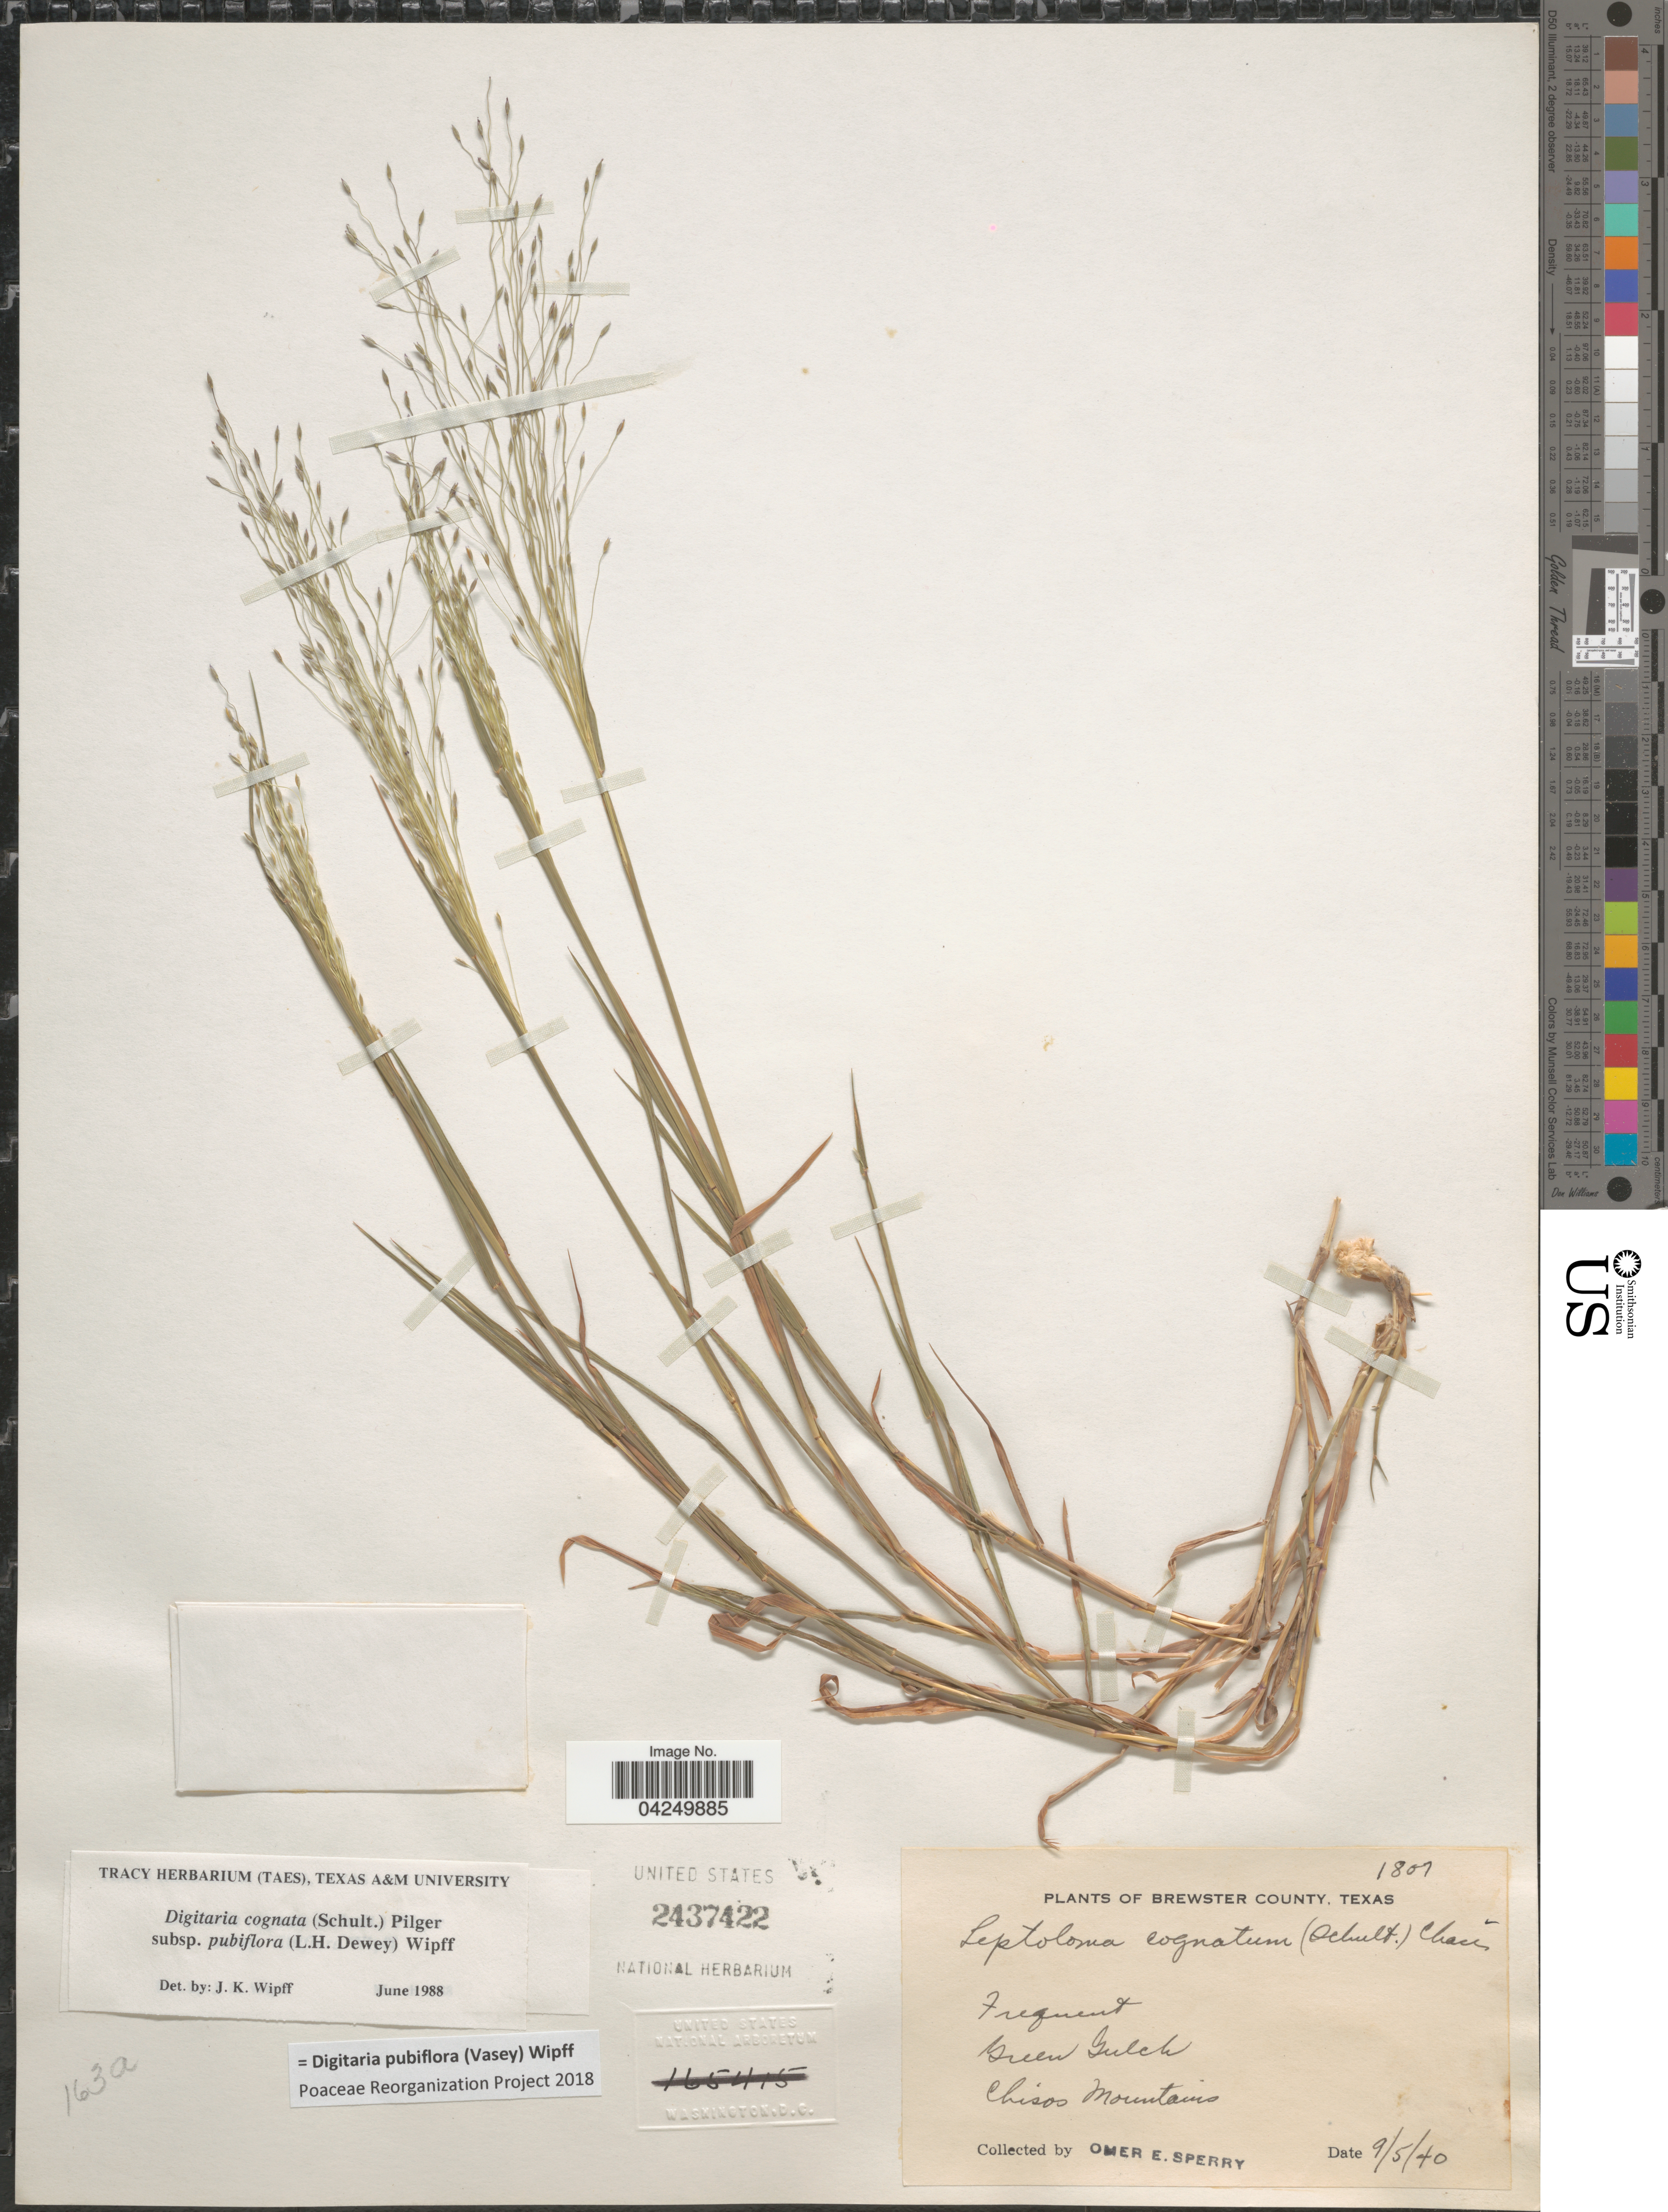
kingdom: Plantae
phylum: Tracheophyta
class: Liliopsida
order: Poales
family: Poaceae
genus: Digitaria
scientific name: Digitaria pubiflora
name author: (Vasey) Wipff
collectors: O. E. Sperry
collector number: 1801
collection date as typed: Transcribed d/m/y: 5/9/40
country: United States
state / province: Texas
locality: Brewster County. Frequent. Green Gulch. Chisos Mountains.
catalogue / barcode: US 2437422